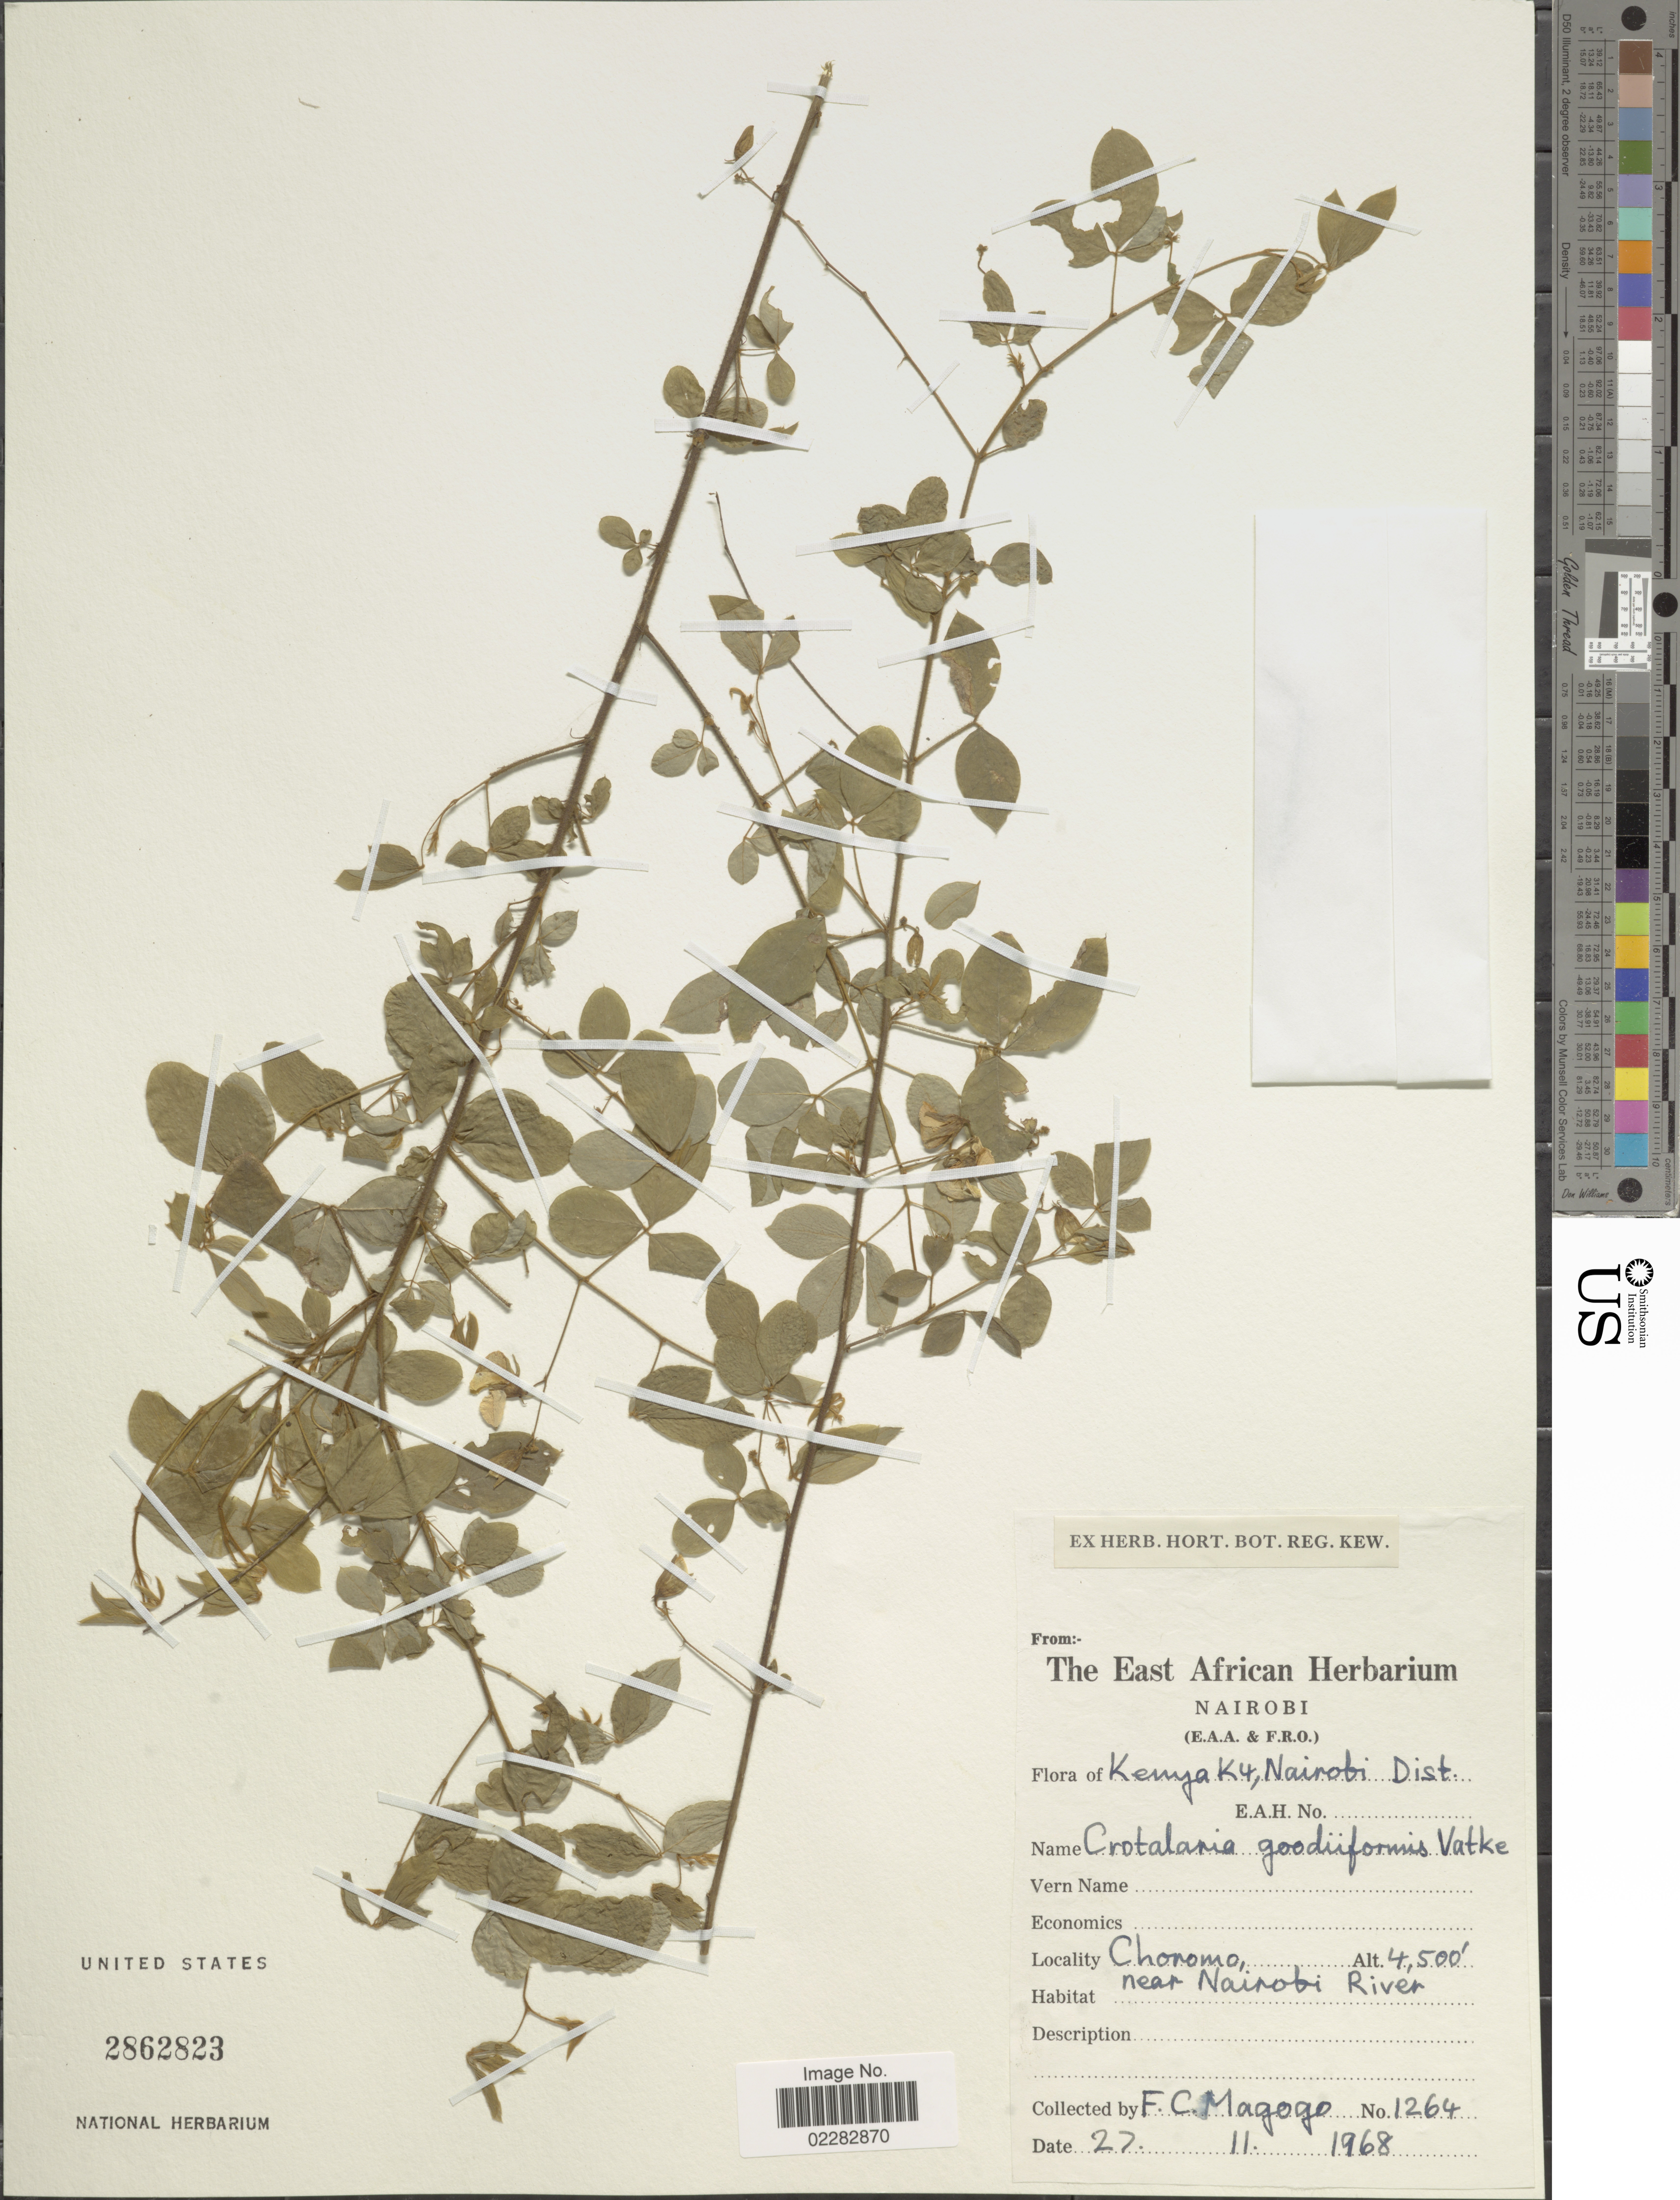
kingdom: Plantae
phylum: Tracheophyta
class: Magnoliopsida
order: Fabales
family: Fabaceae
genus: Crotalaria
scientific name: Crotalaria goodiiformis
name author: Vatke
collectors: F. Magogo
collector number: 1264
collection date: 1968-11-27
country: Kenya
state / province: Nairobi Area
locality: Kenya K4, Naiorbi Dist., Choromo, near Nairobi River.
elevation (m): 1372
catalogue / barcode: US 2862823